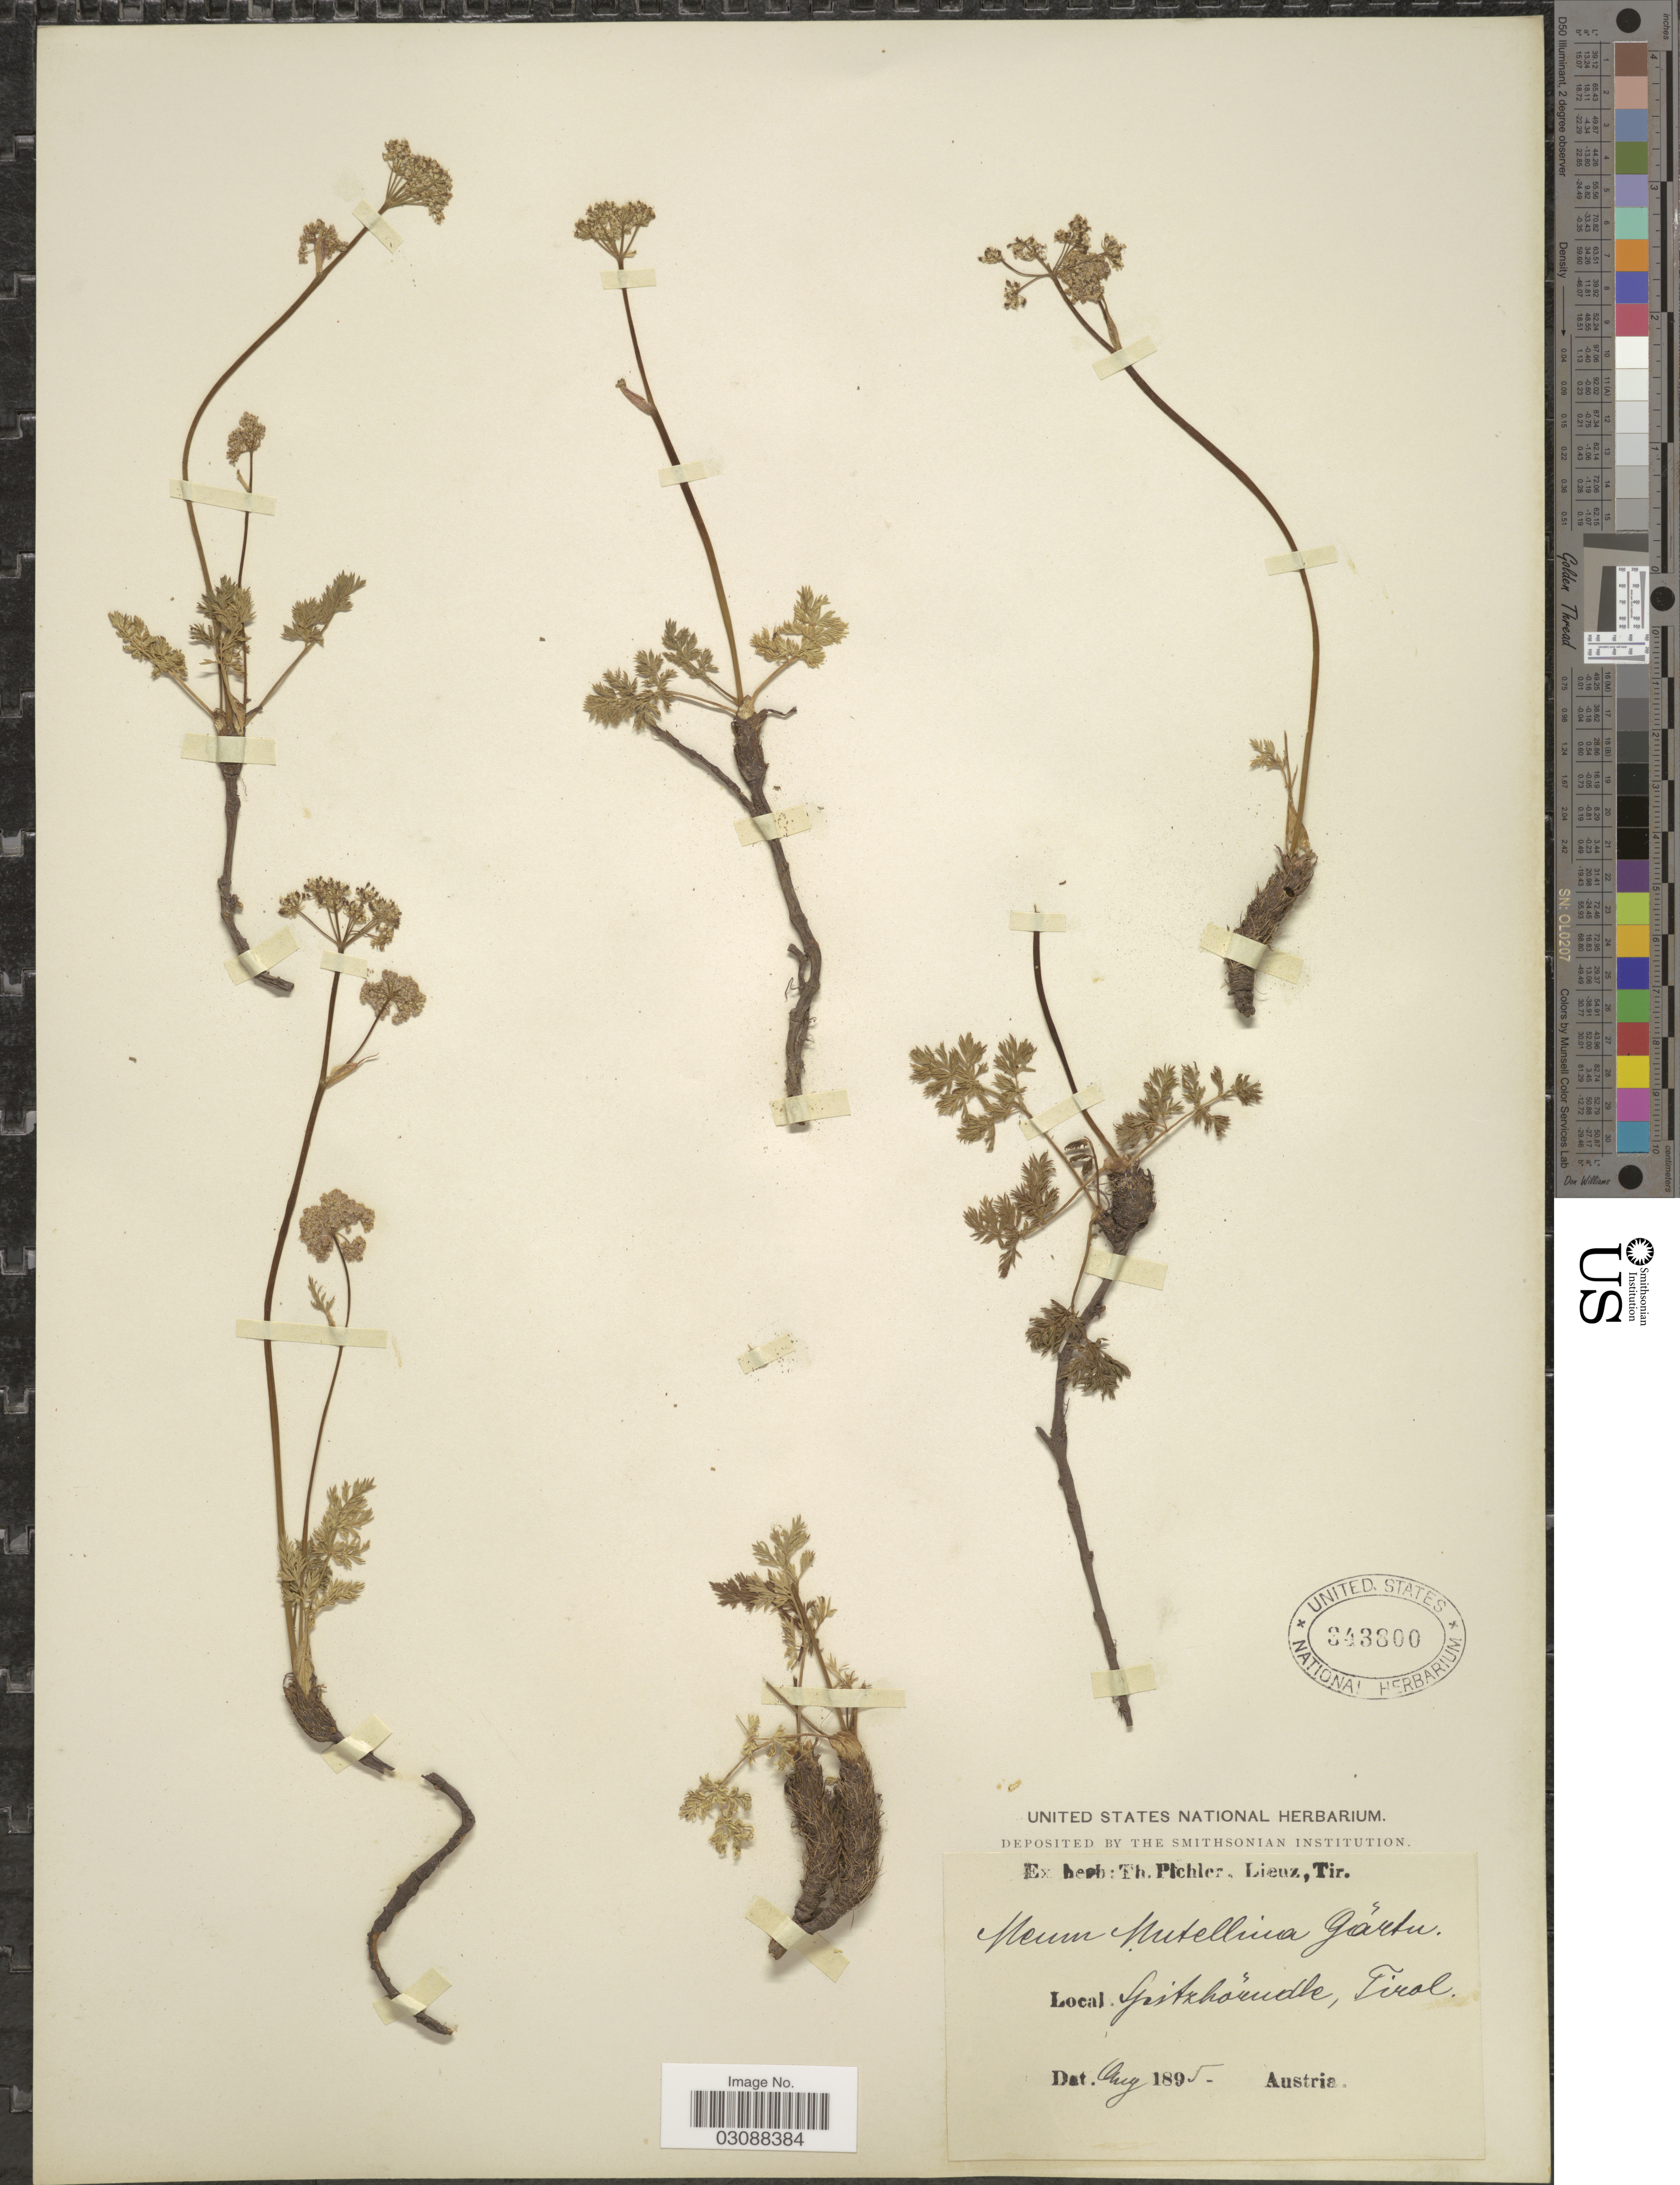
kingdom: Plantae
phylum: Tracheophyta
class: Magnoliopsida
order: Apiales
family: Apiaceae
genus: Meum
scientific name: Meum mutellina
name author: (L.) Gaertn.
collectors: ex herb. T. Pichler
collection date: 1895-08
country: Austria / Italy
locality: Spitzhorndle, Tirol.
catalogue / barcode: US 343800